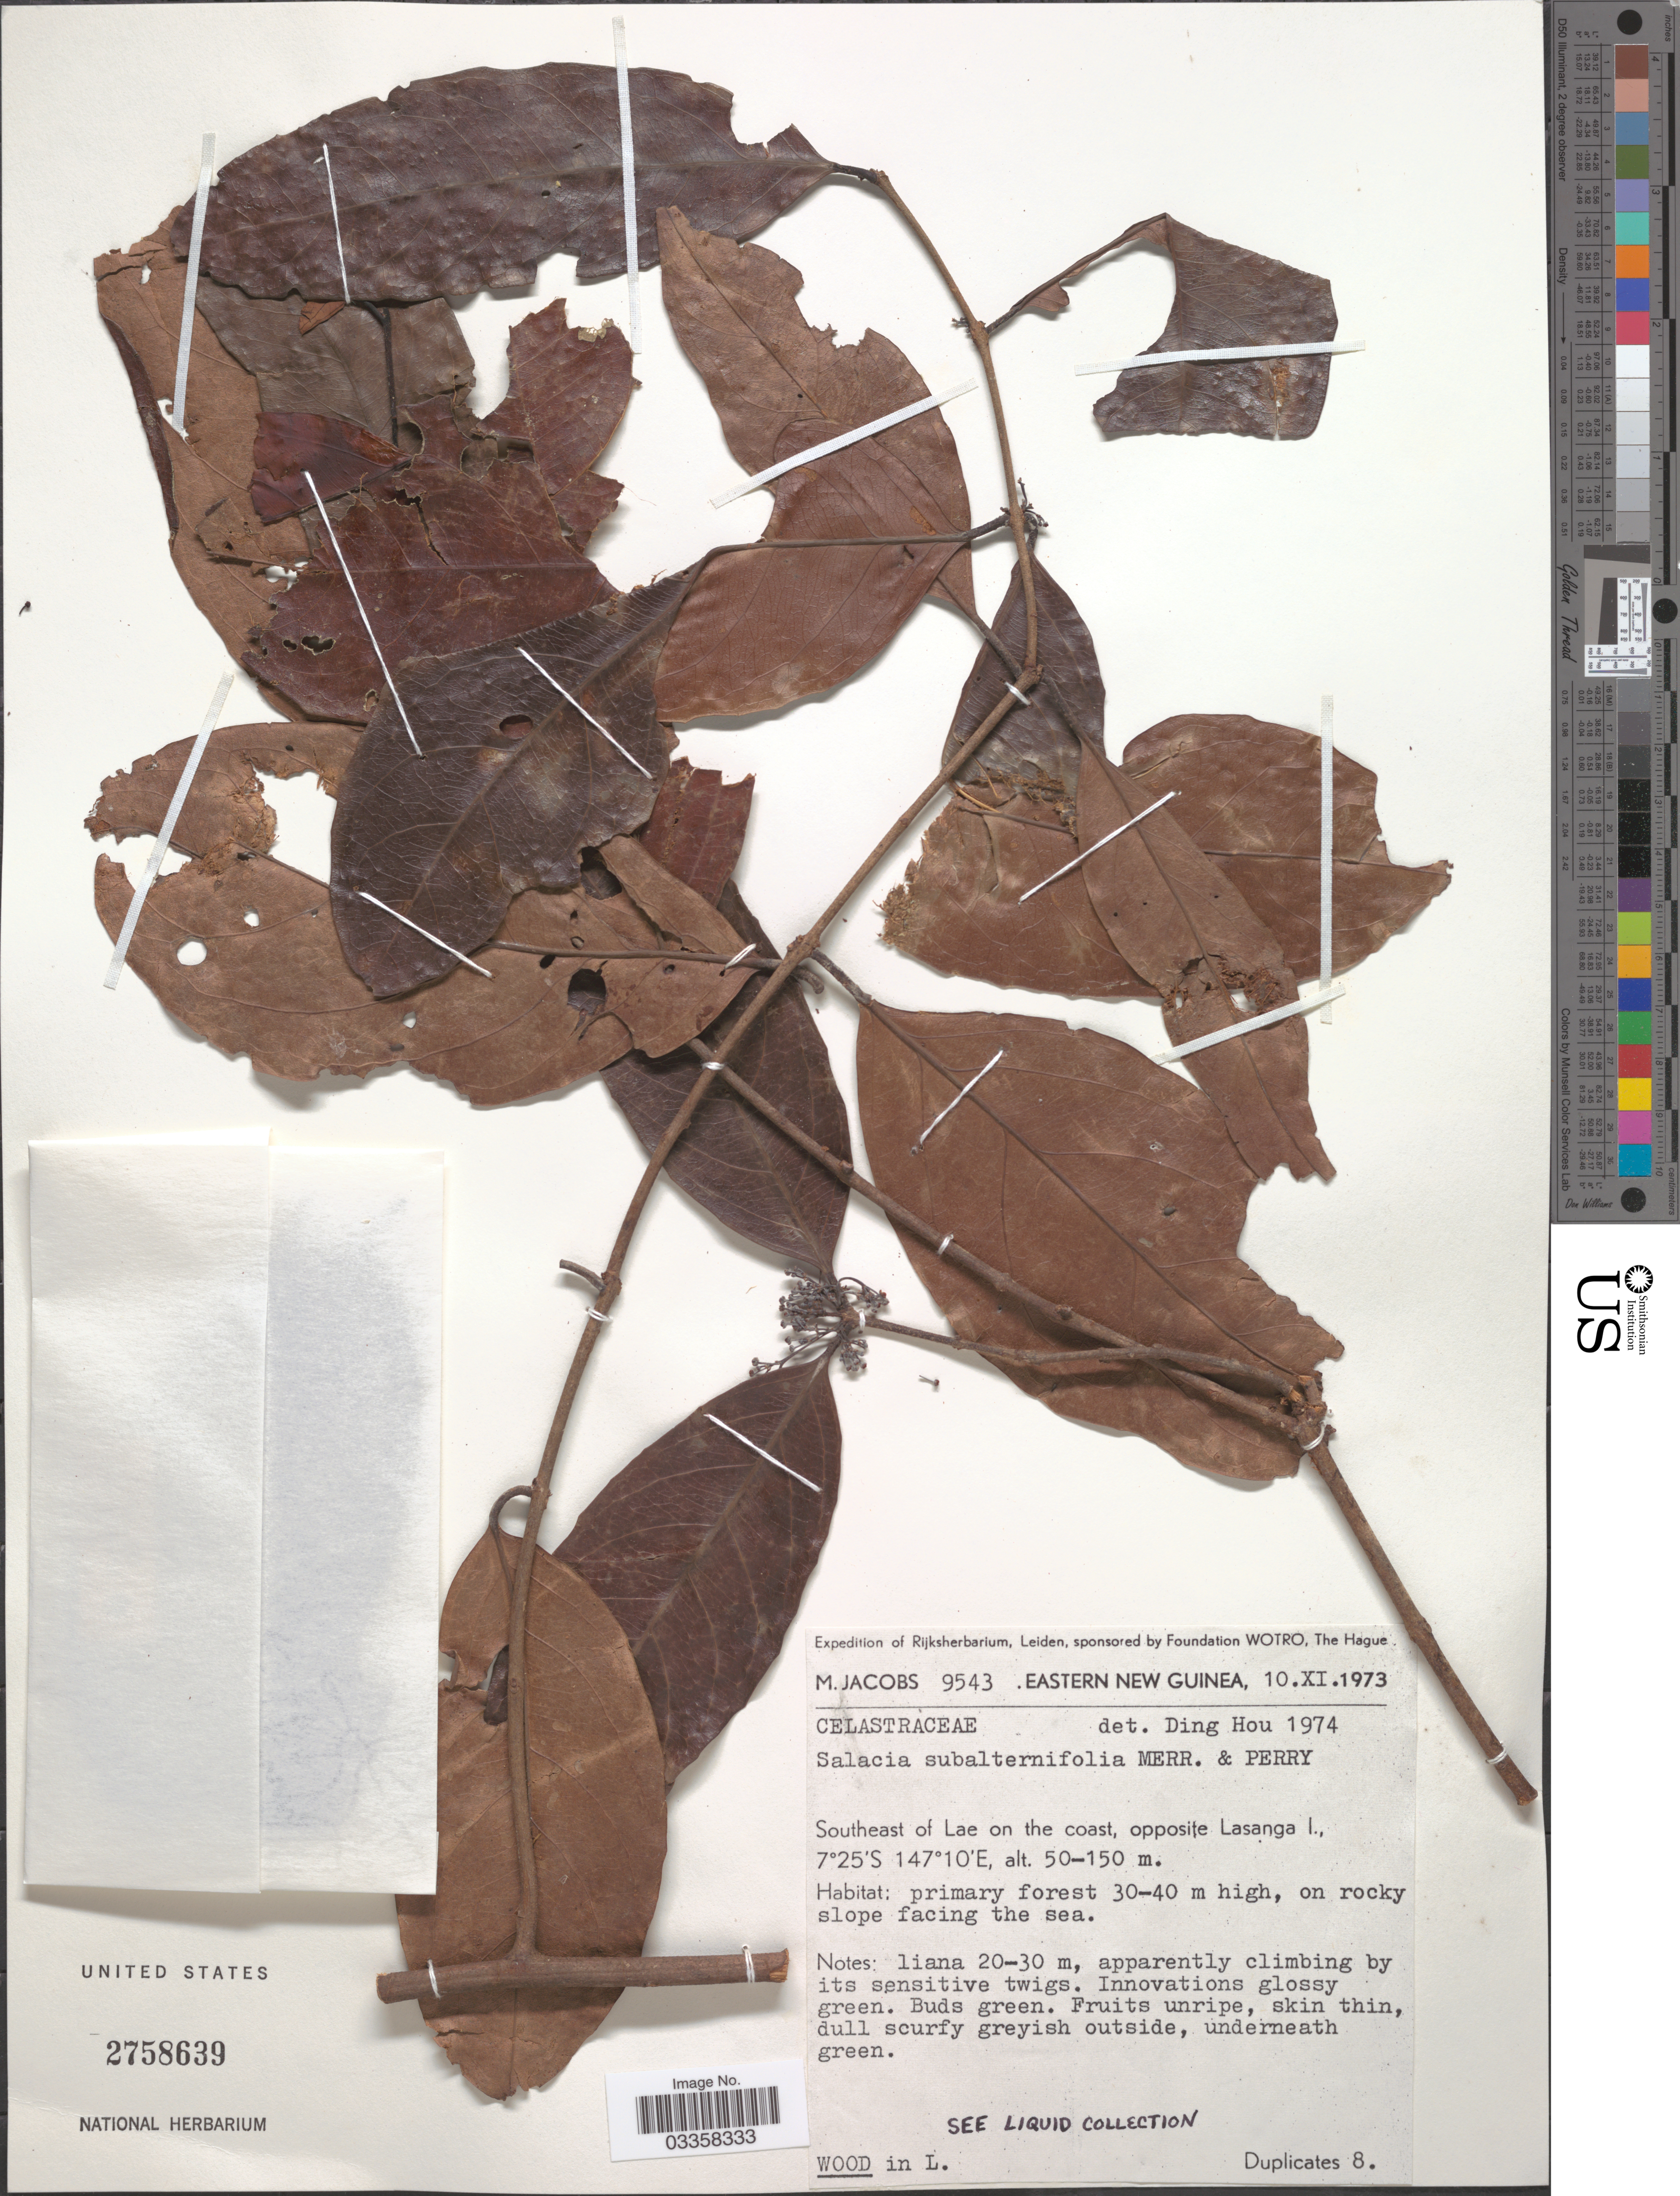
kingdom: Plantae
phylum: Tracheophyta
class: Magnoliopsida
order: Celastrales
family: Celastraceae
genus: Salacia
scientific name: Salacia subalternifolia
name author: Merr. & L.M. Perry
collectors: M. Jacobs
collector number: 9543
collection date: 1973-11-10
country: Papua New Guinea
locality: Eastern New Guinea. Southeast of Lae on the coast, oppostite Lasanga I.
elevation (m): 50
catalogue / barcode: US 2758639